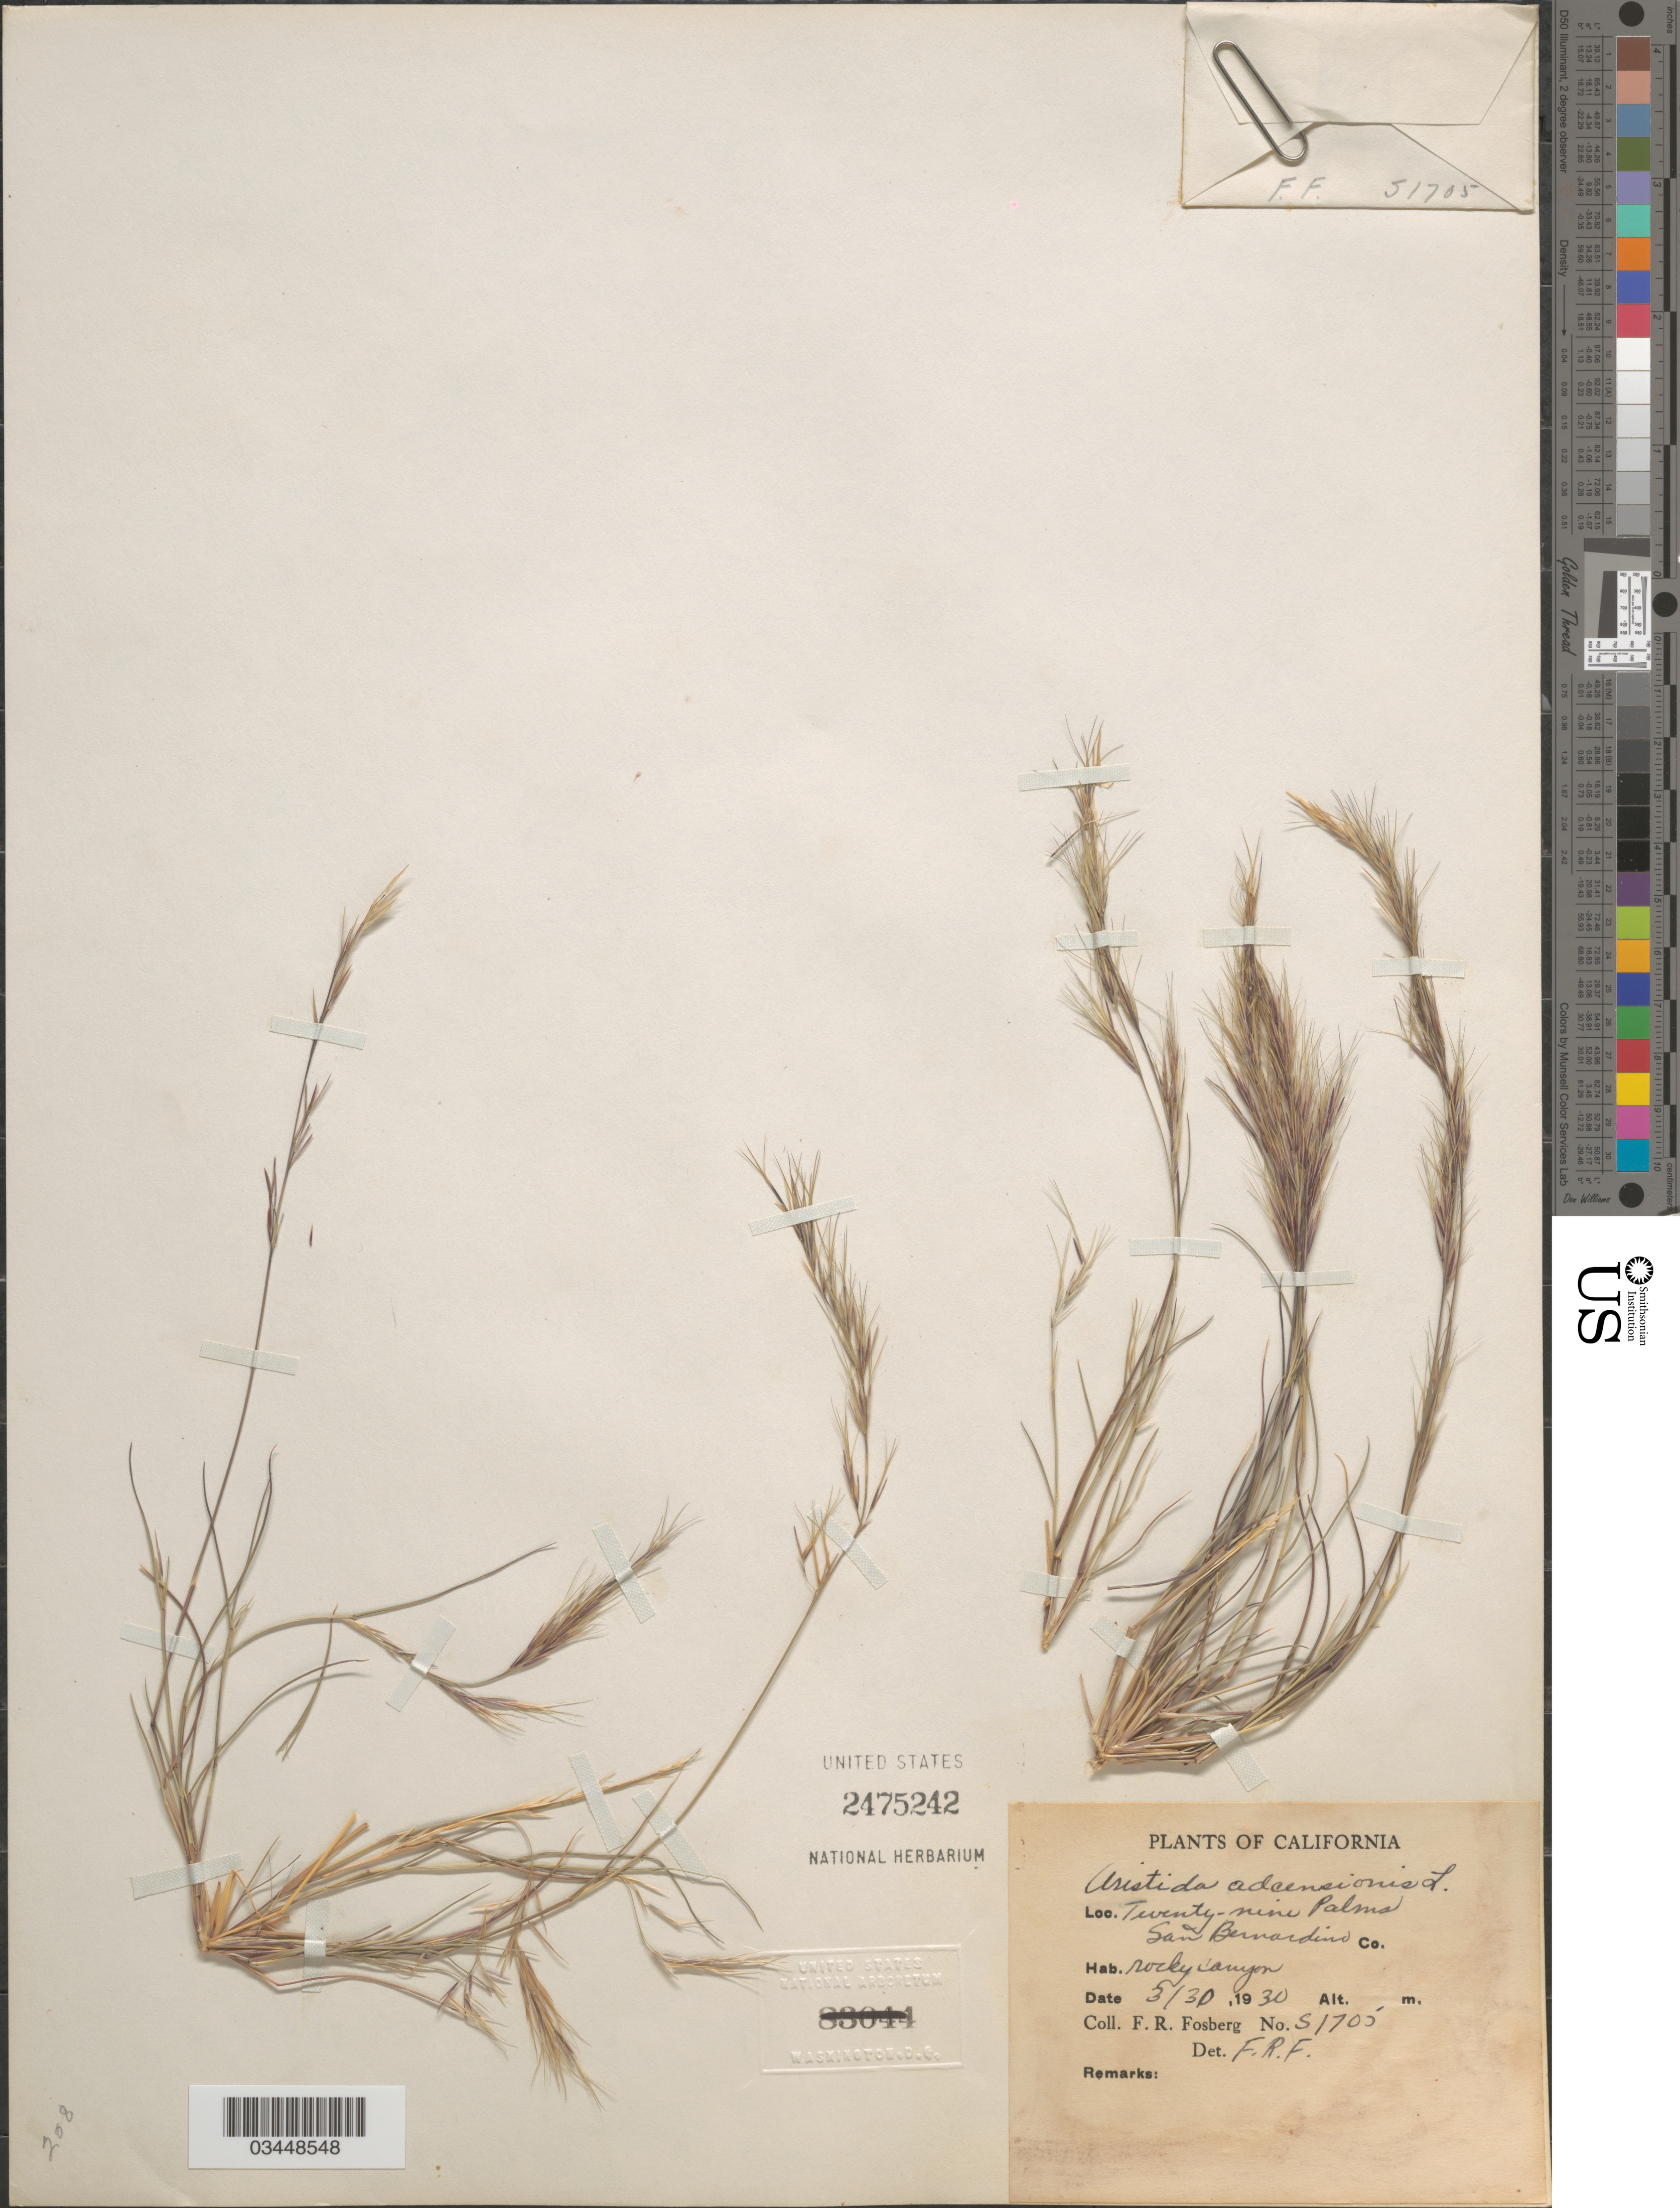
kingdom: Plantae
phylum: Tracheophyta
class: Liliopsida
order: Poales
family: Poaceae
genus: Aristida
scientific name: Aristida adscensionis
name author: L.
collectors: F. R. Fosberg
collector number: S1705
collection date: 1930-03-30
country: United States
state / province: California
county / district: San Bernardino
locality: Twenty-nine Palma. San Bernardino Co.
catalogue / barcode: US 2475242